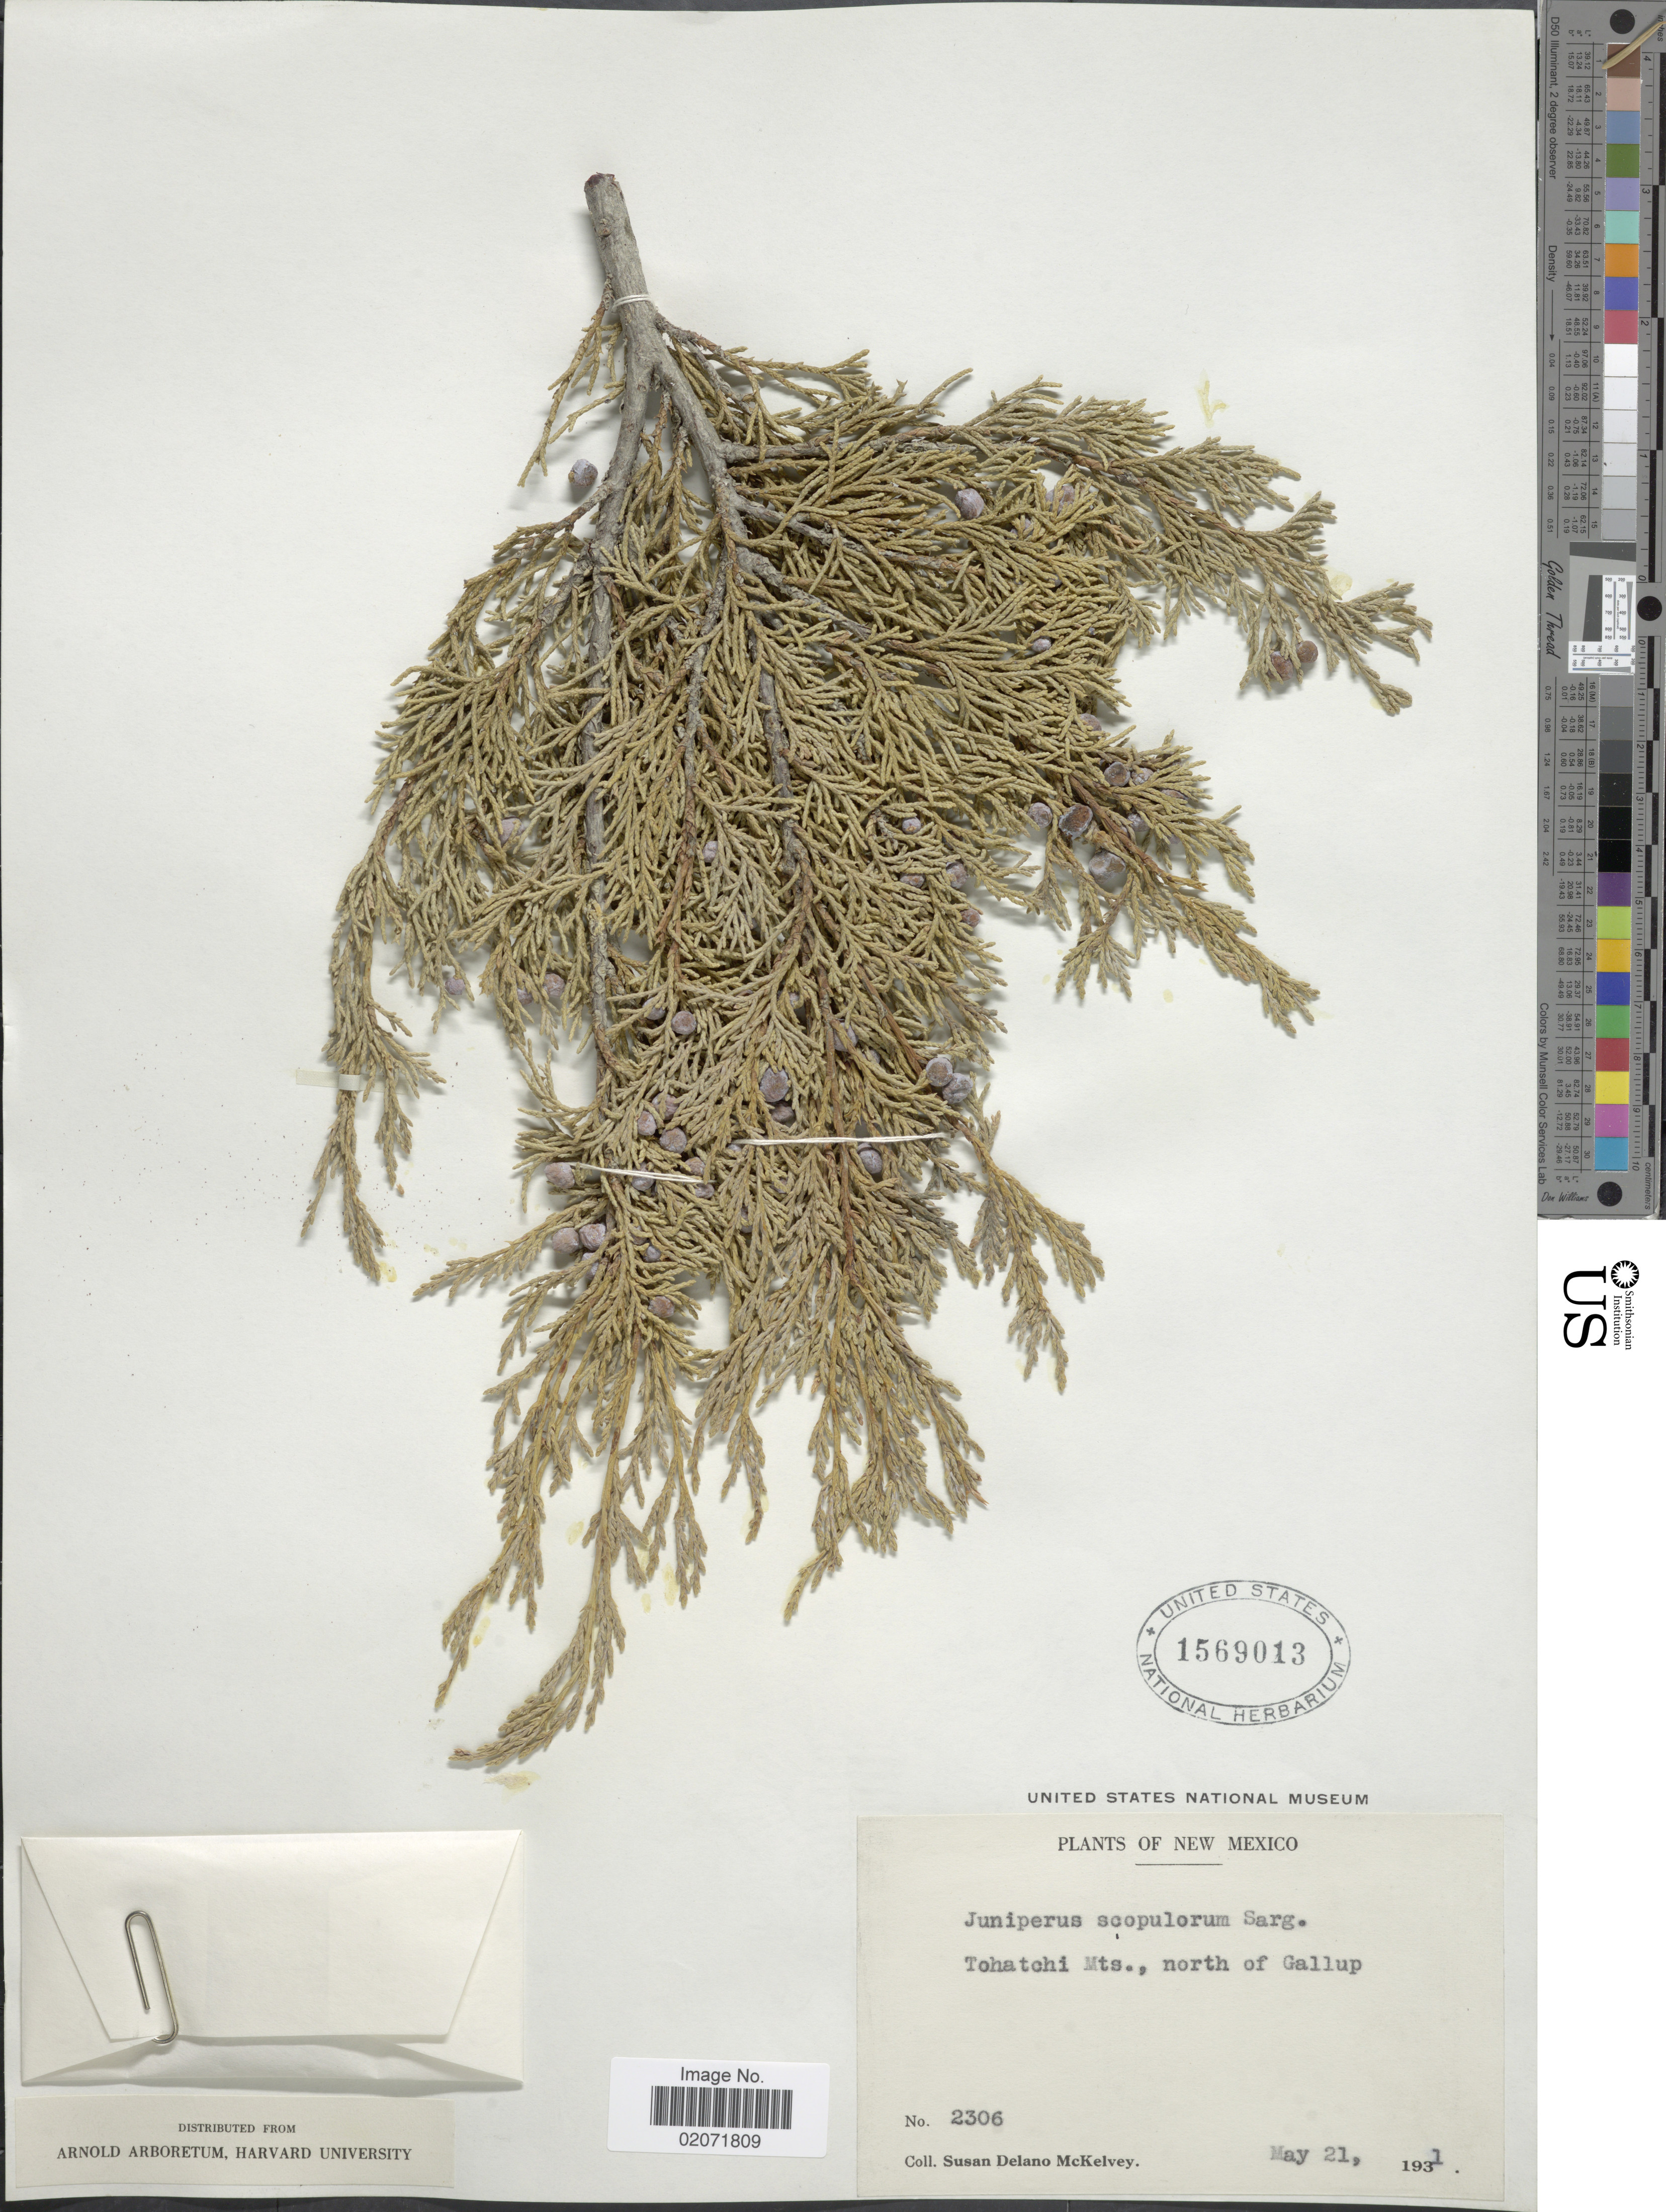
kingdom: Plantae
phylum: Tracheophyta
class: Pinopsida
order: Pinales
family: Cupressaceae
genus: Juniperus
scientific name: Juniperus scopulorum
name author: Sarg.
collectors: S. A. McKelvey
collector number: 2306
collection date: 1931-05-21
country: United States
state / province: New Mexico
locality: Tohatchi., north of Gallup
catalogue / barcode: US 1569013